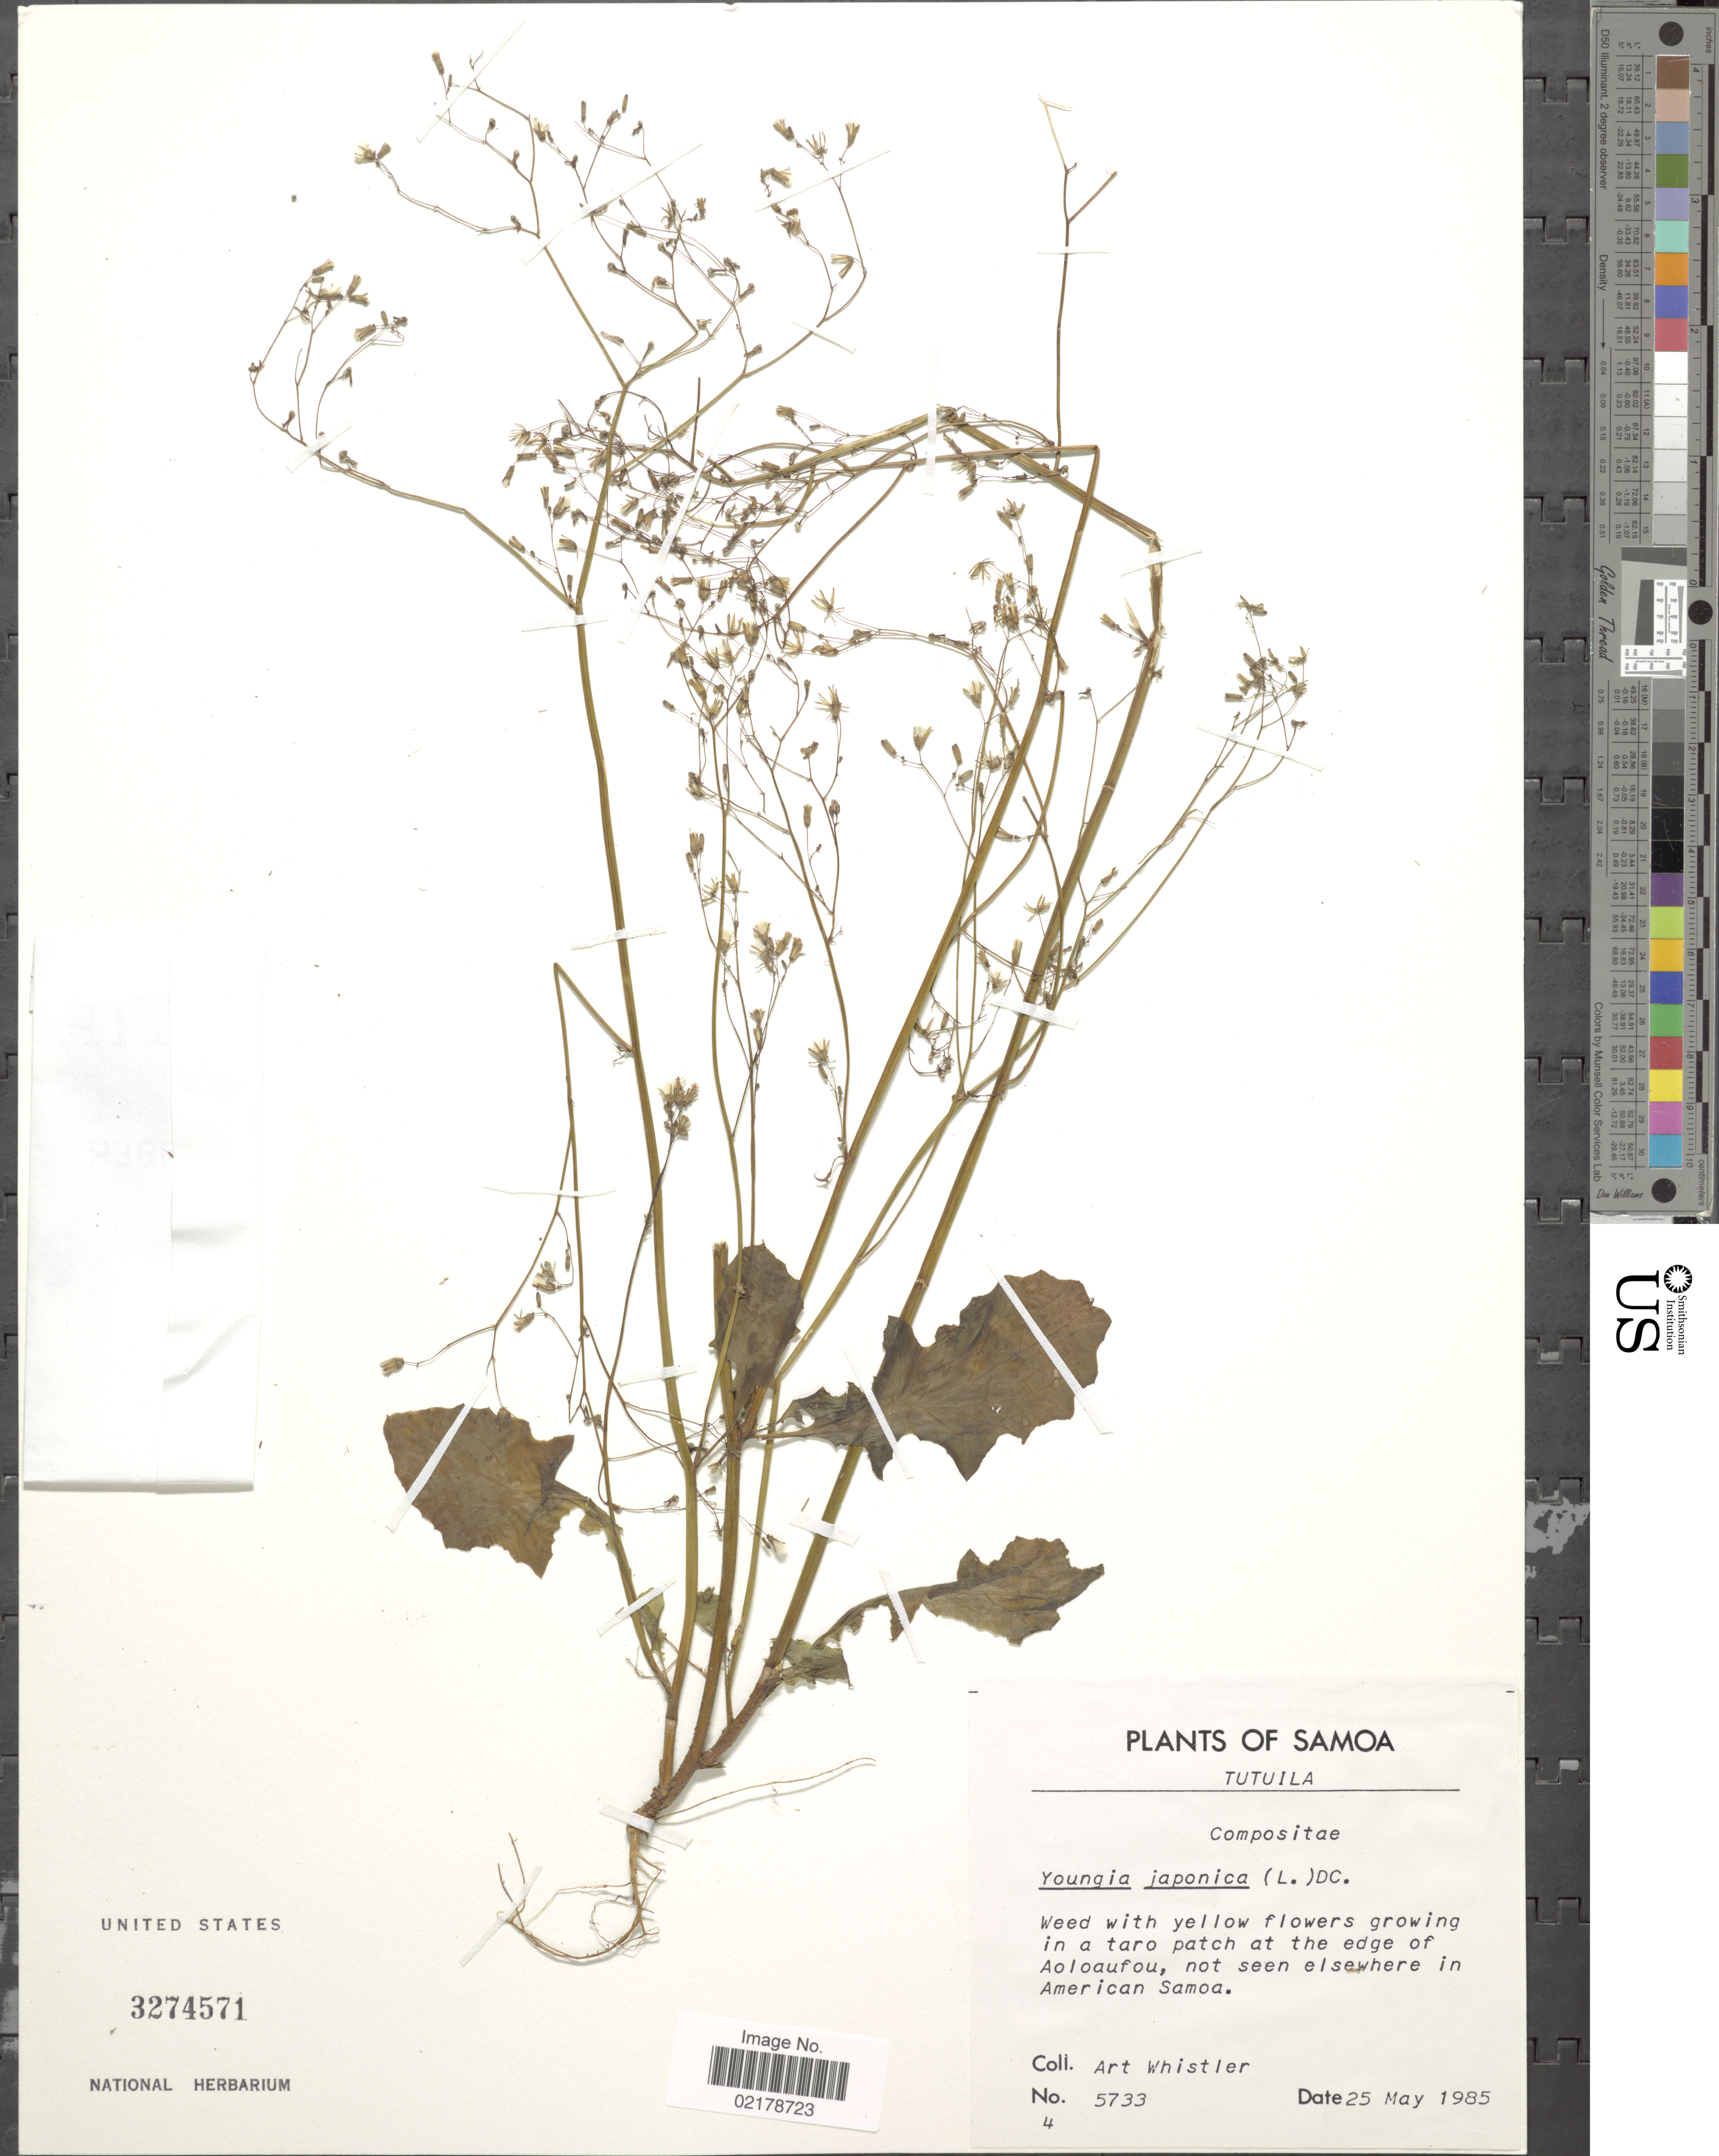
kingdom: Plantae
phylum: Tracheophyta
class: Magnoliopsida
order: Asterales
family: Asteraceae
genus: Youngia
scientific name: Youngia japonica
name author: (L.) DC.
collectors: A. Whistler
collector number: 5733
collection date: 1985-05-25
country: American Samoa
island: Tutuila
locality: Tutuila. Weed with yellow flowers growing in a taro patch at the edge of Aoloaufou, not seen elsewhere in American Samoa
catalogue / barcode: US 3274571